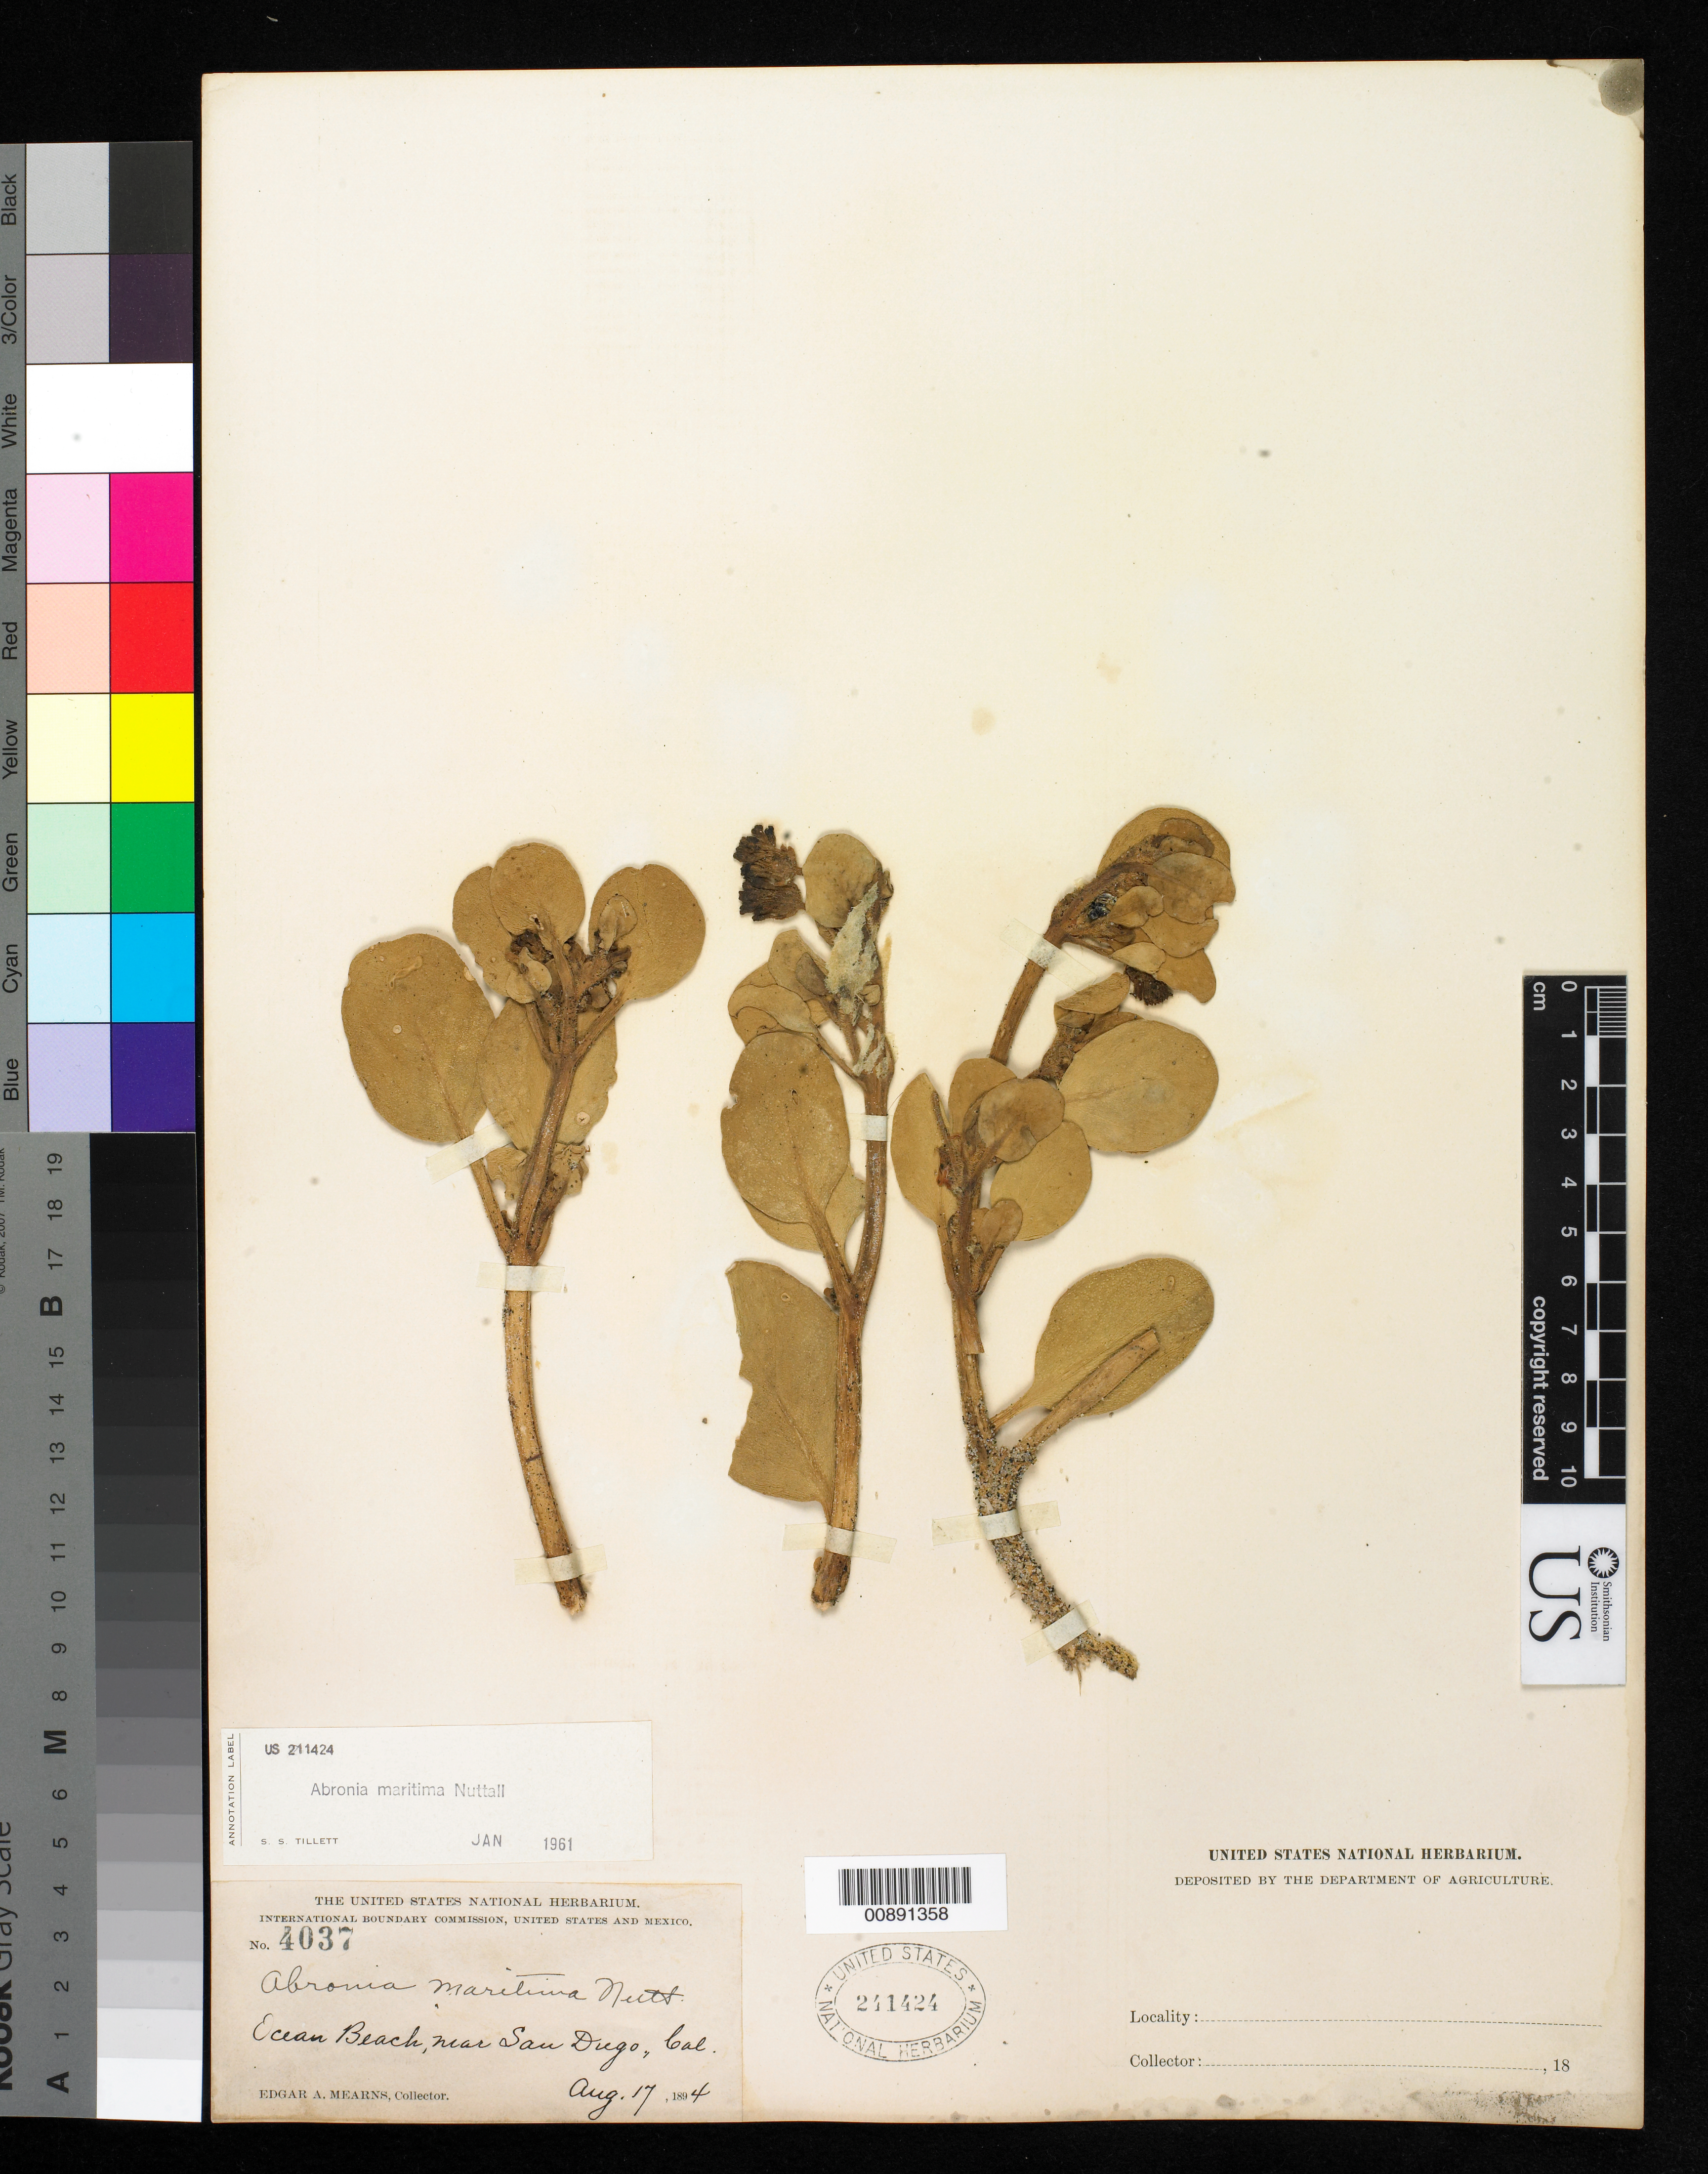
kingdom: Plantae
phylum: Tracheophyta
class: Magnoliopsida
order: Caryophyllales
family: Nyctaginaceae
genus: Abronia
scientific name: Abronia maritima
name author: Nutt. ex S. Watson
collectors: E. A. Mearns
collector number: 4037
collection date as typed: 17 Aug 1894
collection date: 1894-08-17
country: United States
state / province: California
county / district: San Diego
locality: Ocean Beach, near San Diego, California.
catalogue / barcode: US 241424